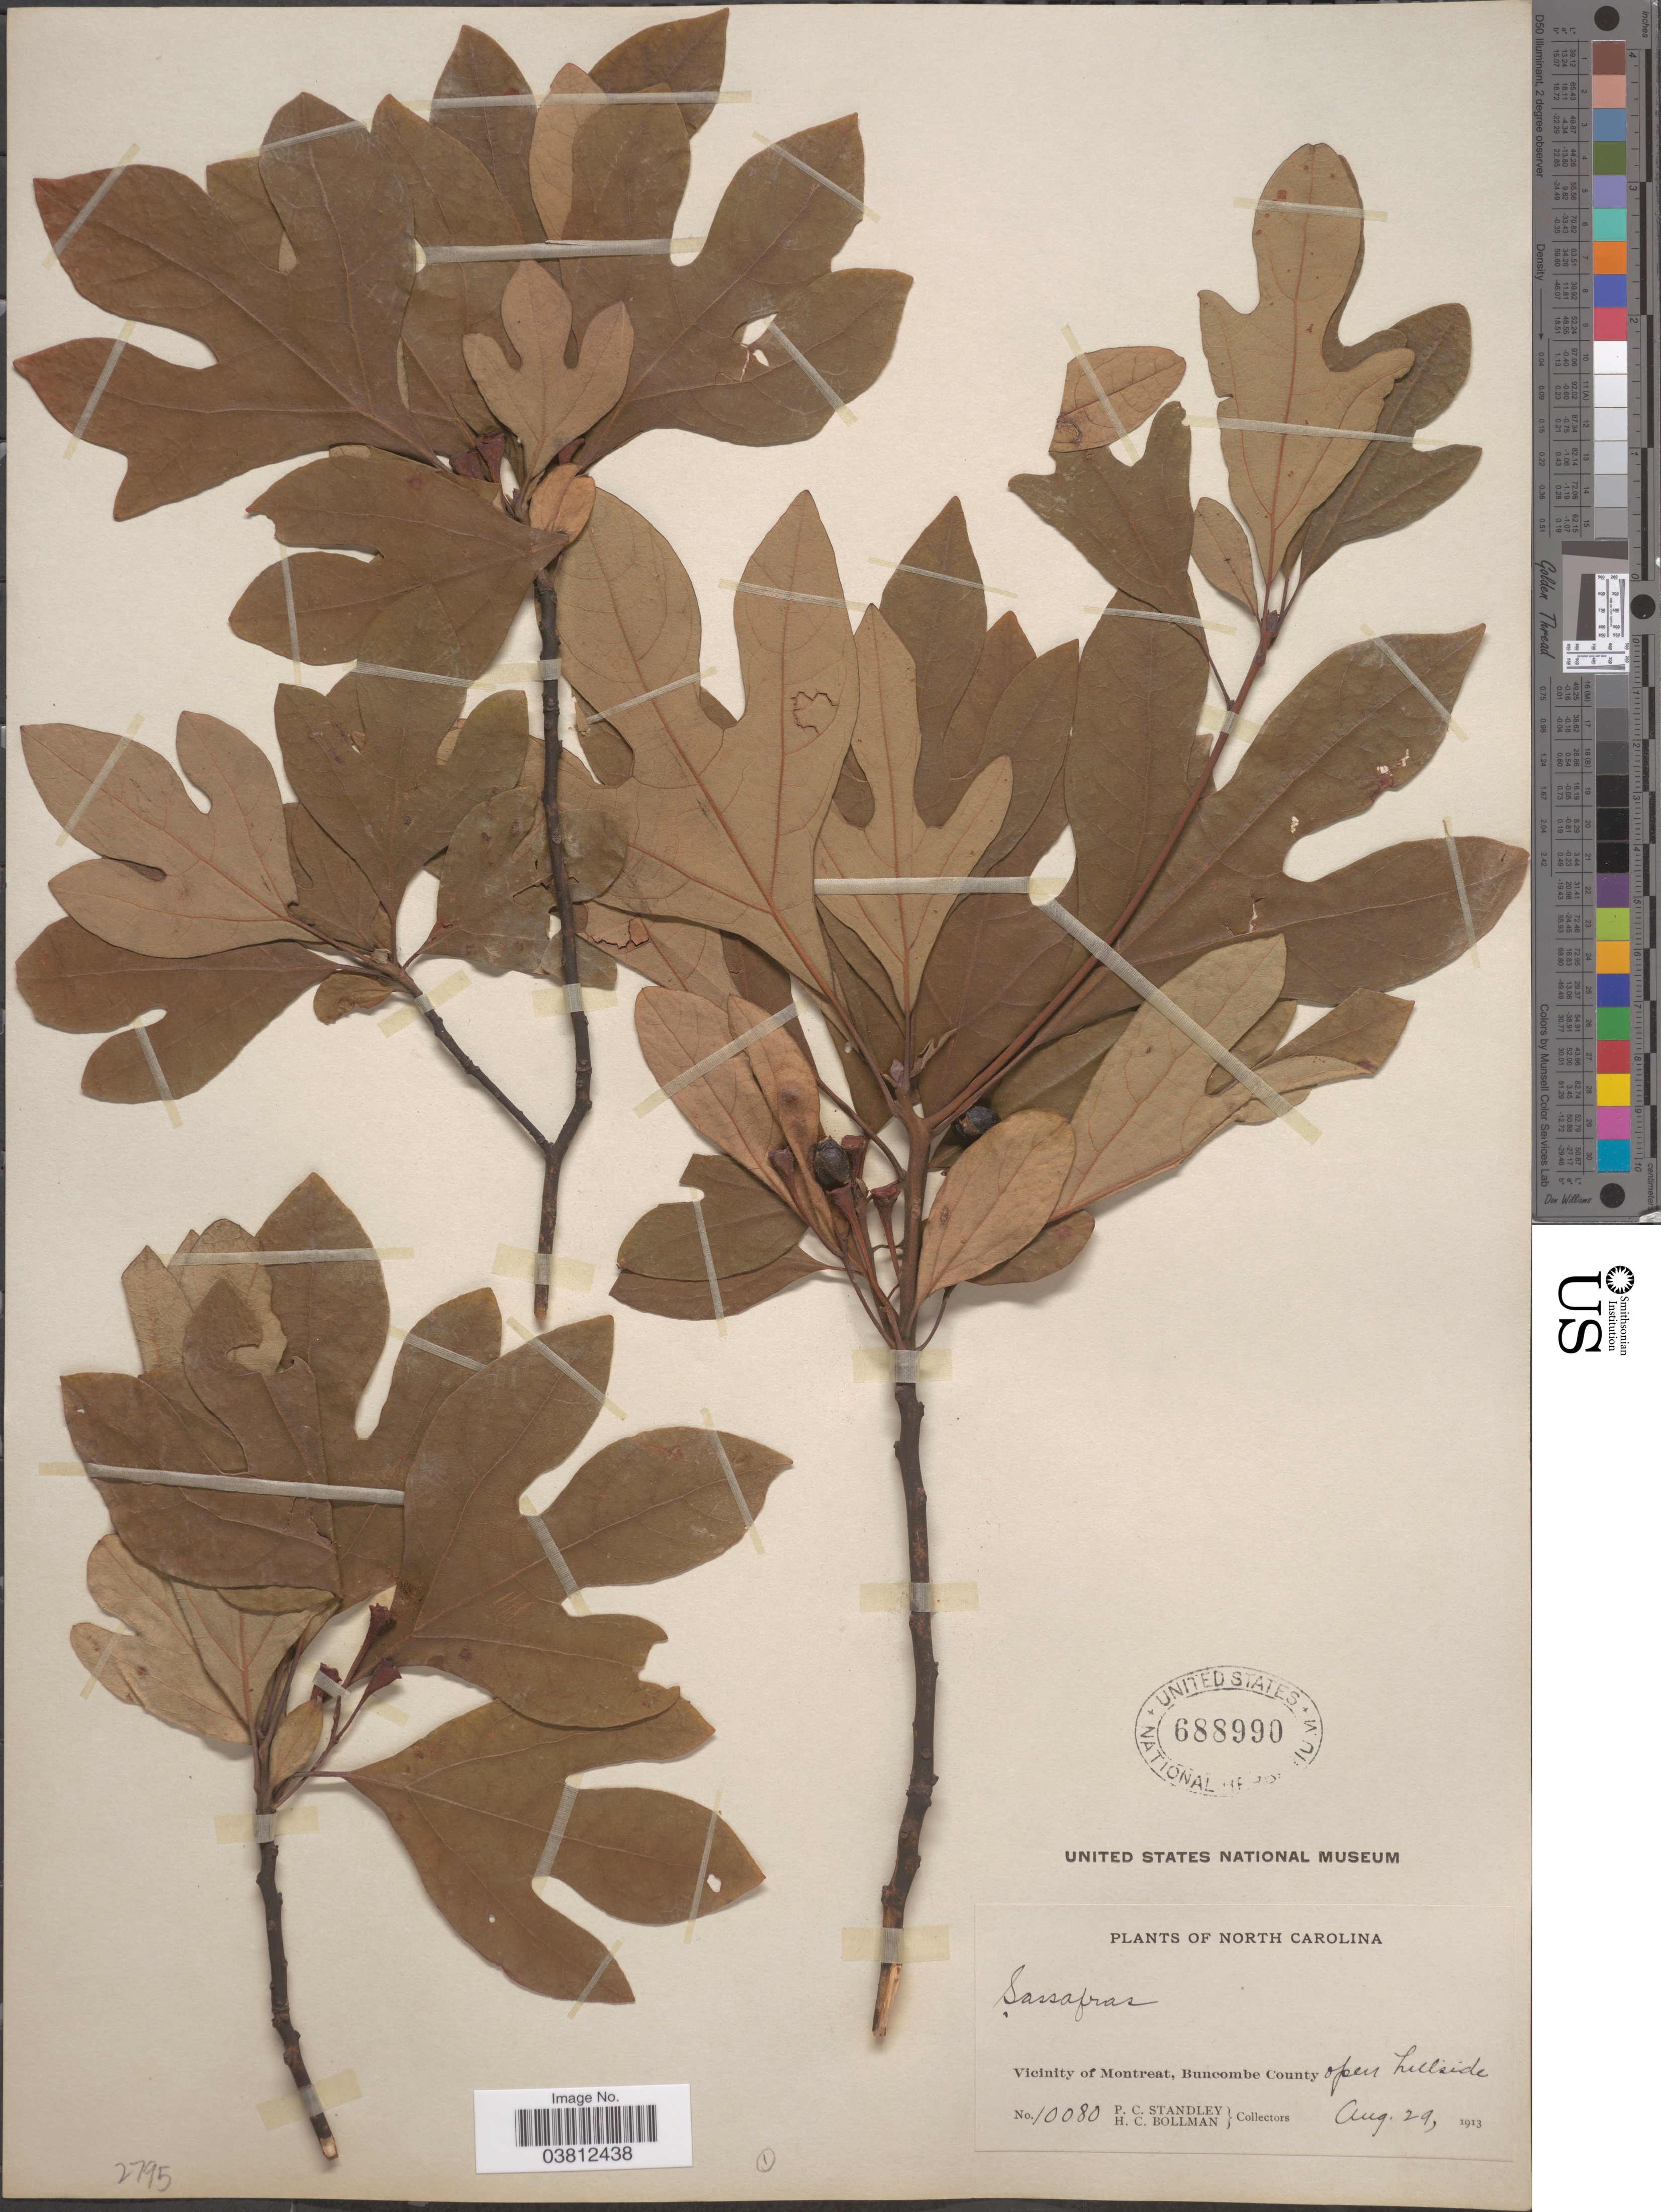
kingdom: Plantae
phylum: Tracheophyta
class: Magnoliopsida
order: Laurales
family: Lauraceae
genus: Sassafras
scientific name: Sassafras albidum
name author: (Nutt.) Nees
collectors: P. C. Standley & H. C. Bollman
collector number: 10080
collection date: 1913-08-29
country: United States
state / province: North Carolina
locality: Vicinity of Montreat, Buncombe County. Open hillside.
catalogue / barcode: US 688990